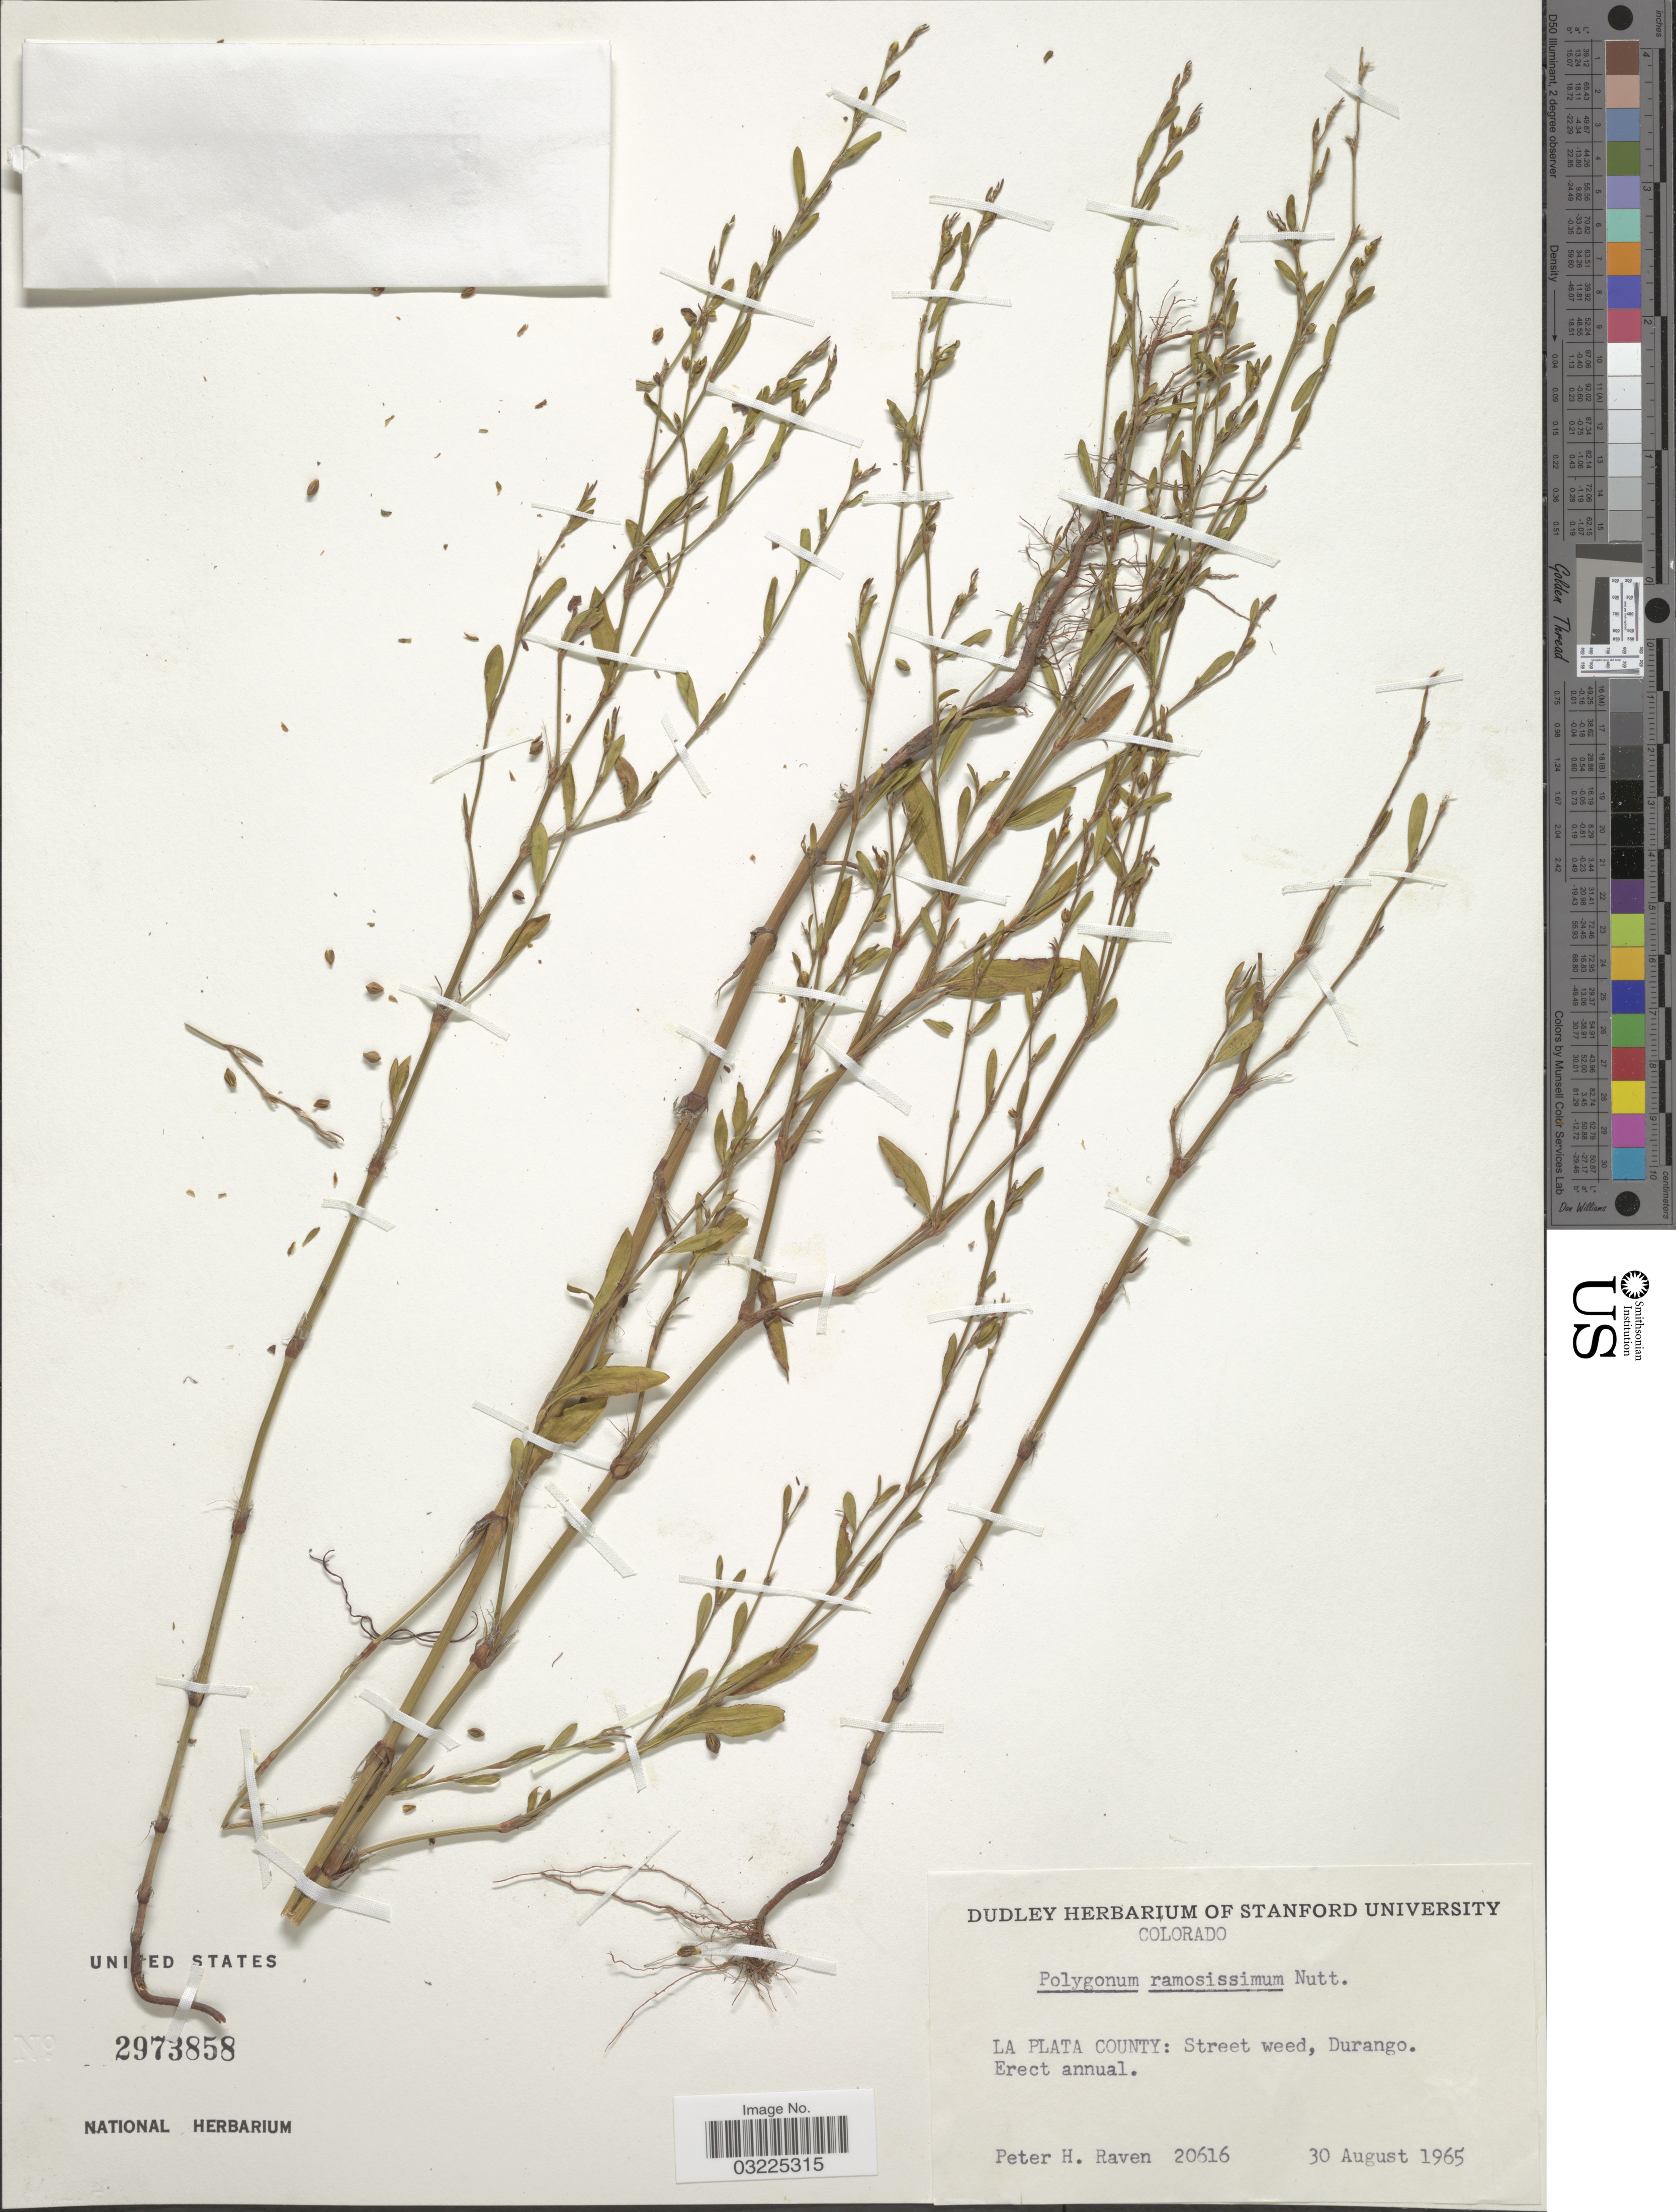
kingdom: Plantae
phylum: Tracheophyta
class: Magnoliopsida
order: Caryophyllales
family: Polygonaceae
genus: Polygonum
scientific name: Polygonum ramosissimum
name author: Michx.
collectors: P. Raven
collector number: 20616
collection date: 1965-08-30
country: United States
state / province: Colorado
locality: La Plata County: Durango.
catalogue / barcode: US 2973858